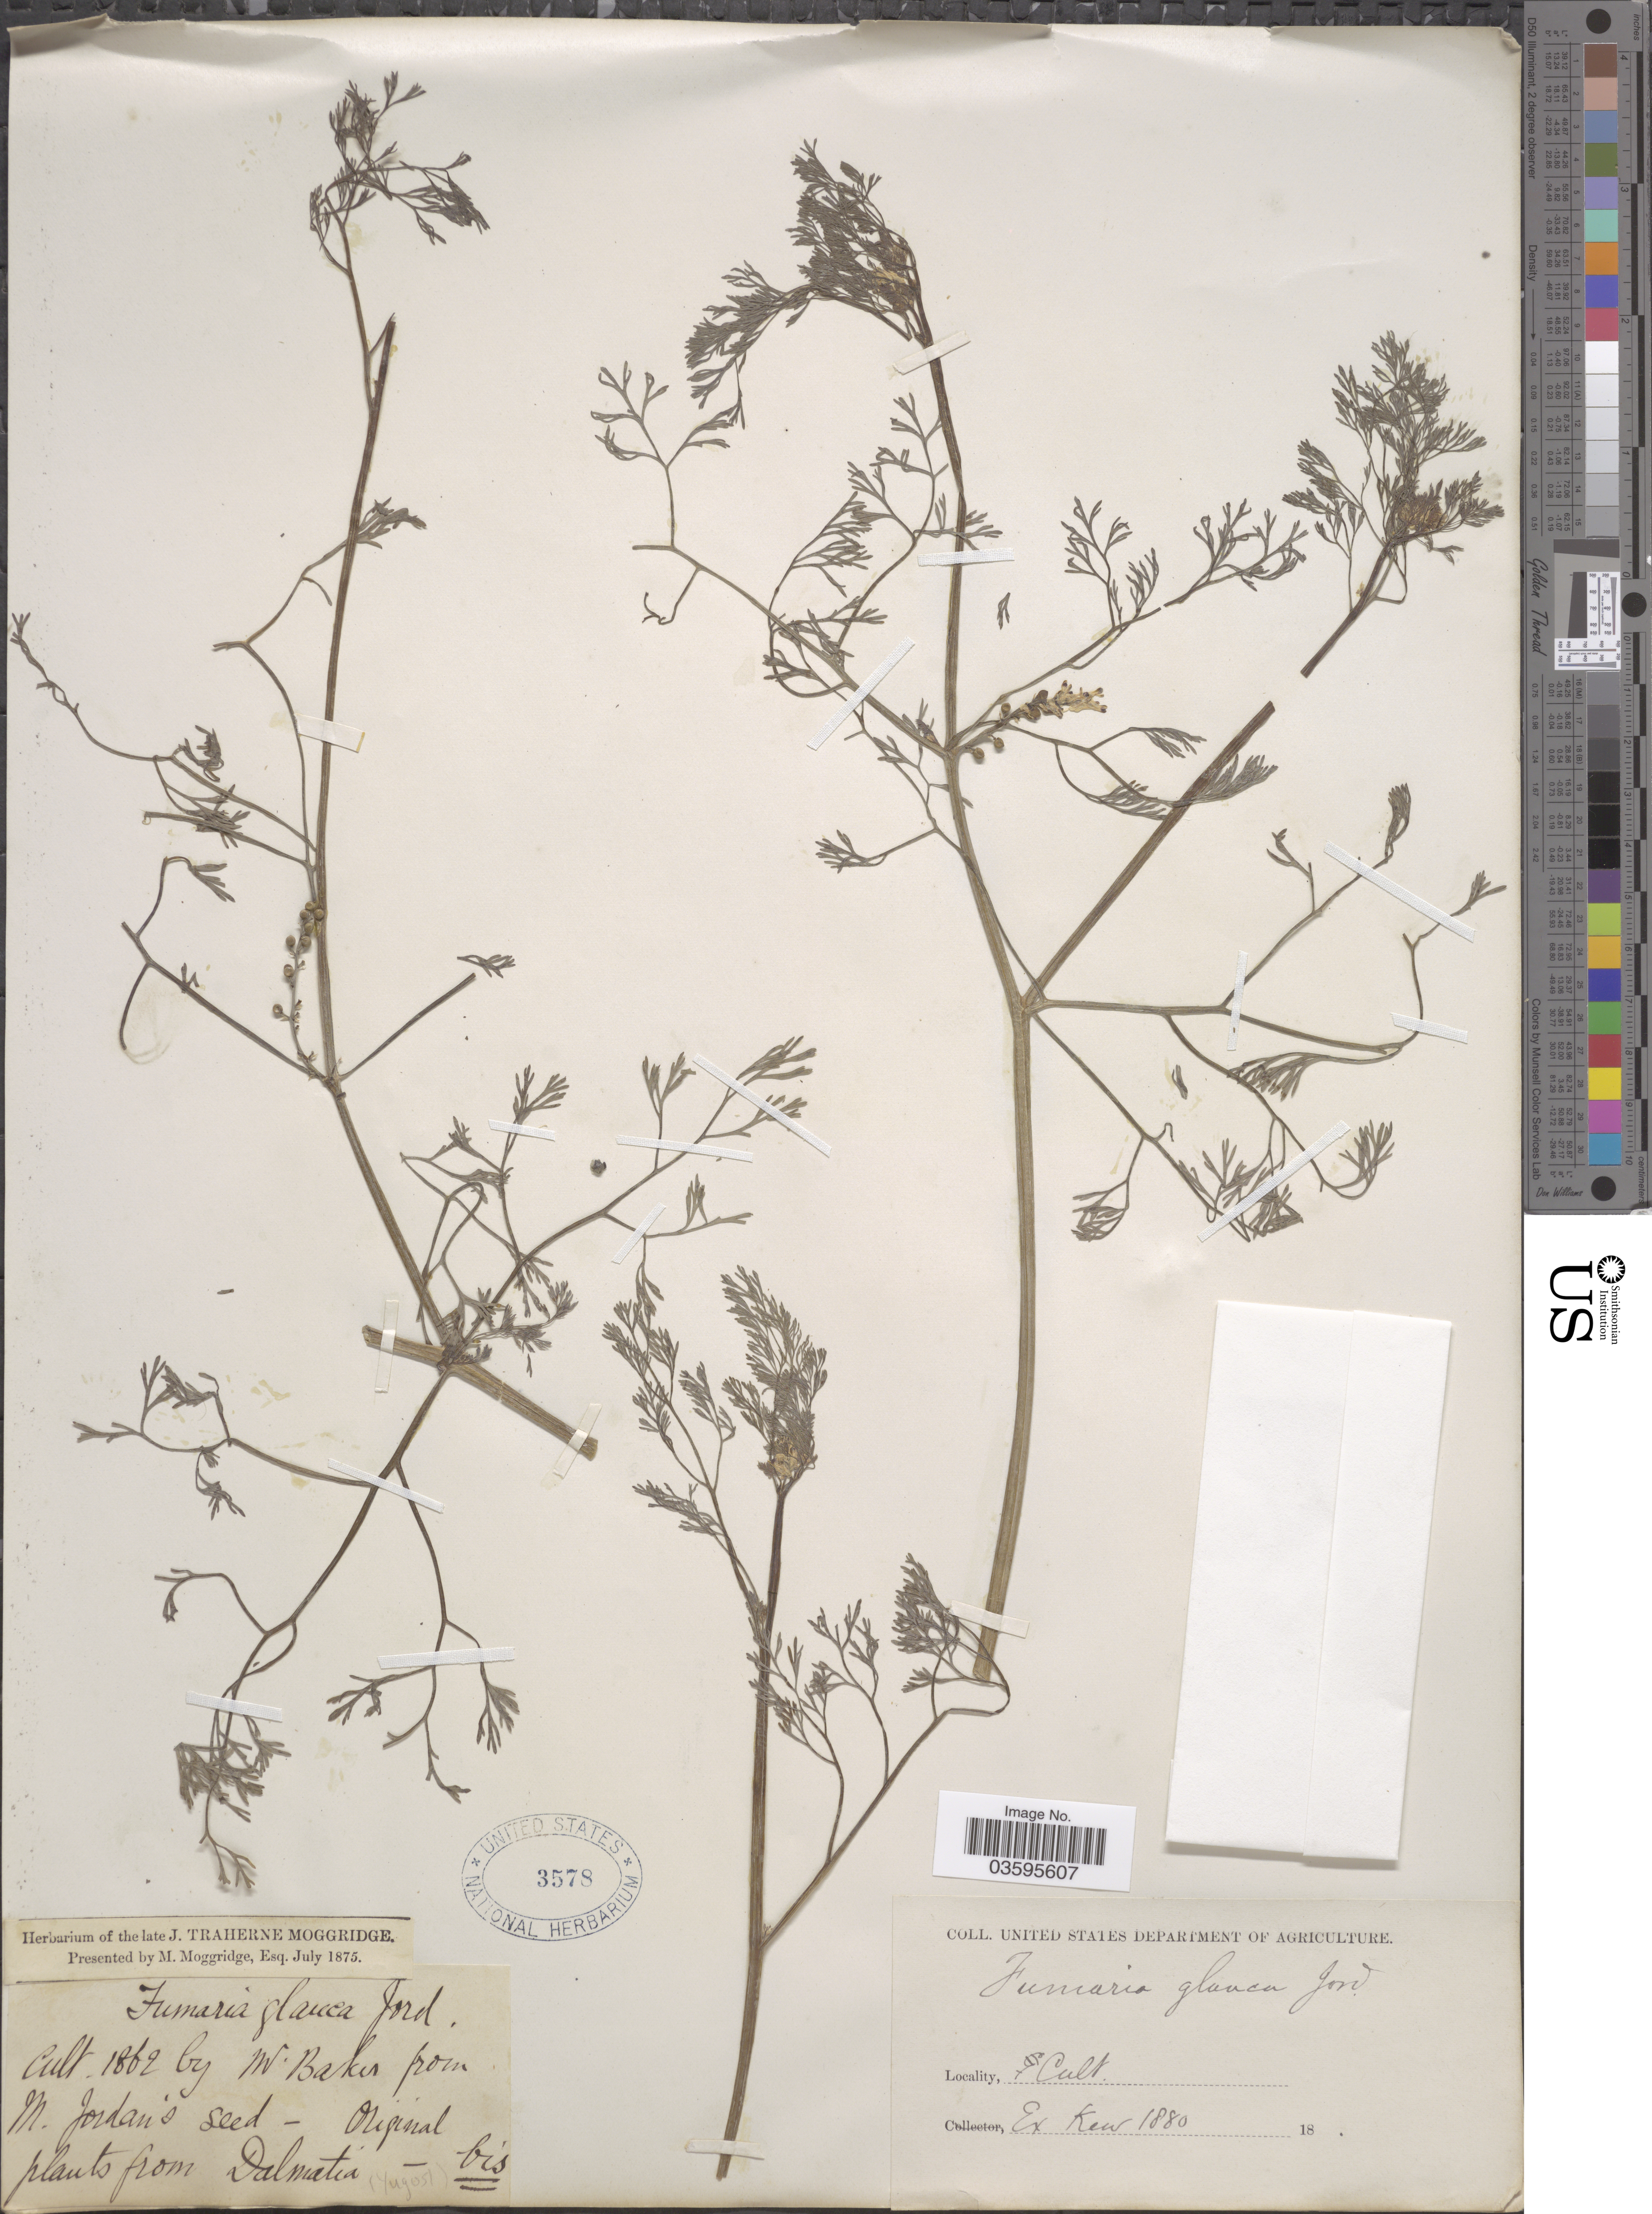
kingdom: Plantae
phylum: Tracheophyta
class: Magnoliopsida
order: Ranunculales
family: Papaveraceae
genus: Fumaria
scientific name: Fumaria glauca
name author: Jord.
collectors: W. Baker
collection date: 1862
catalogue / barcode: US 3578